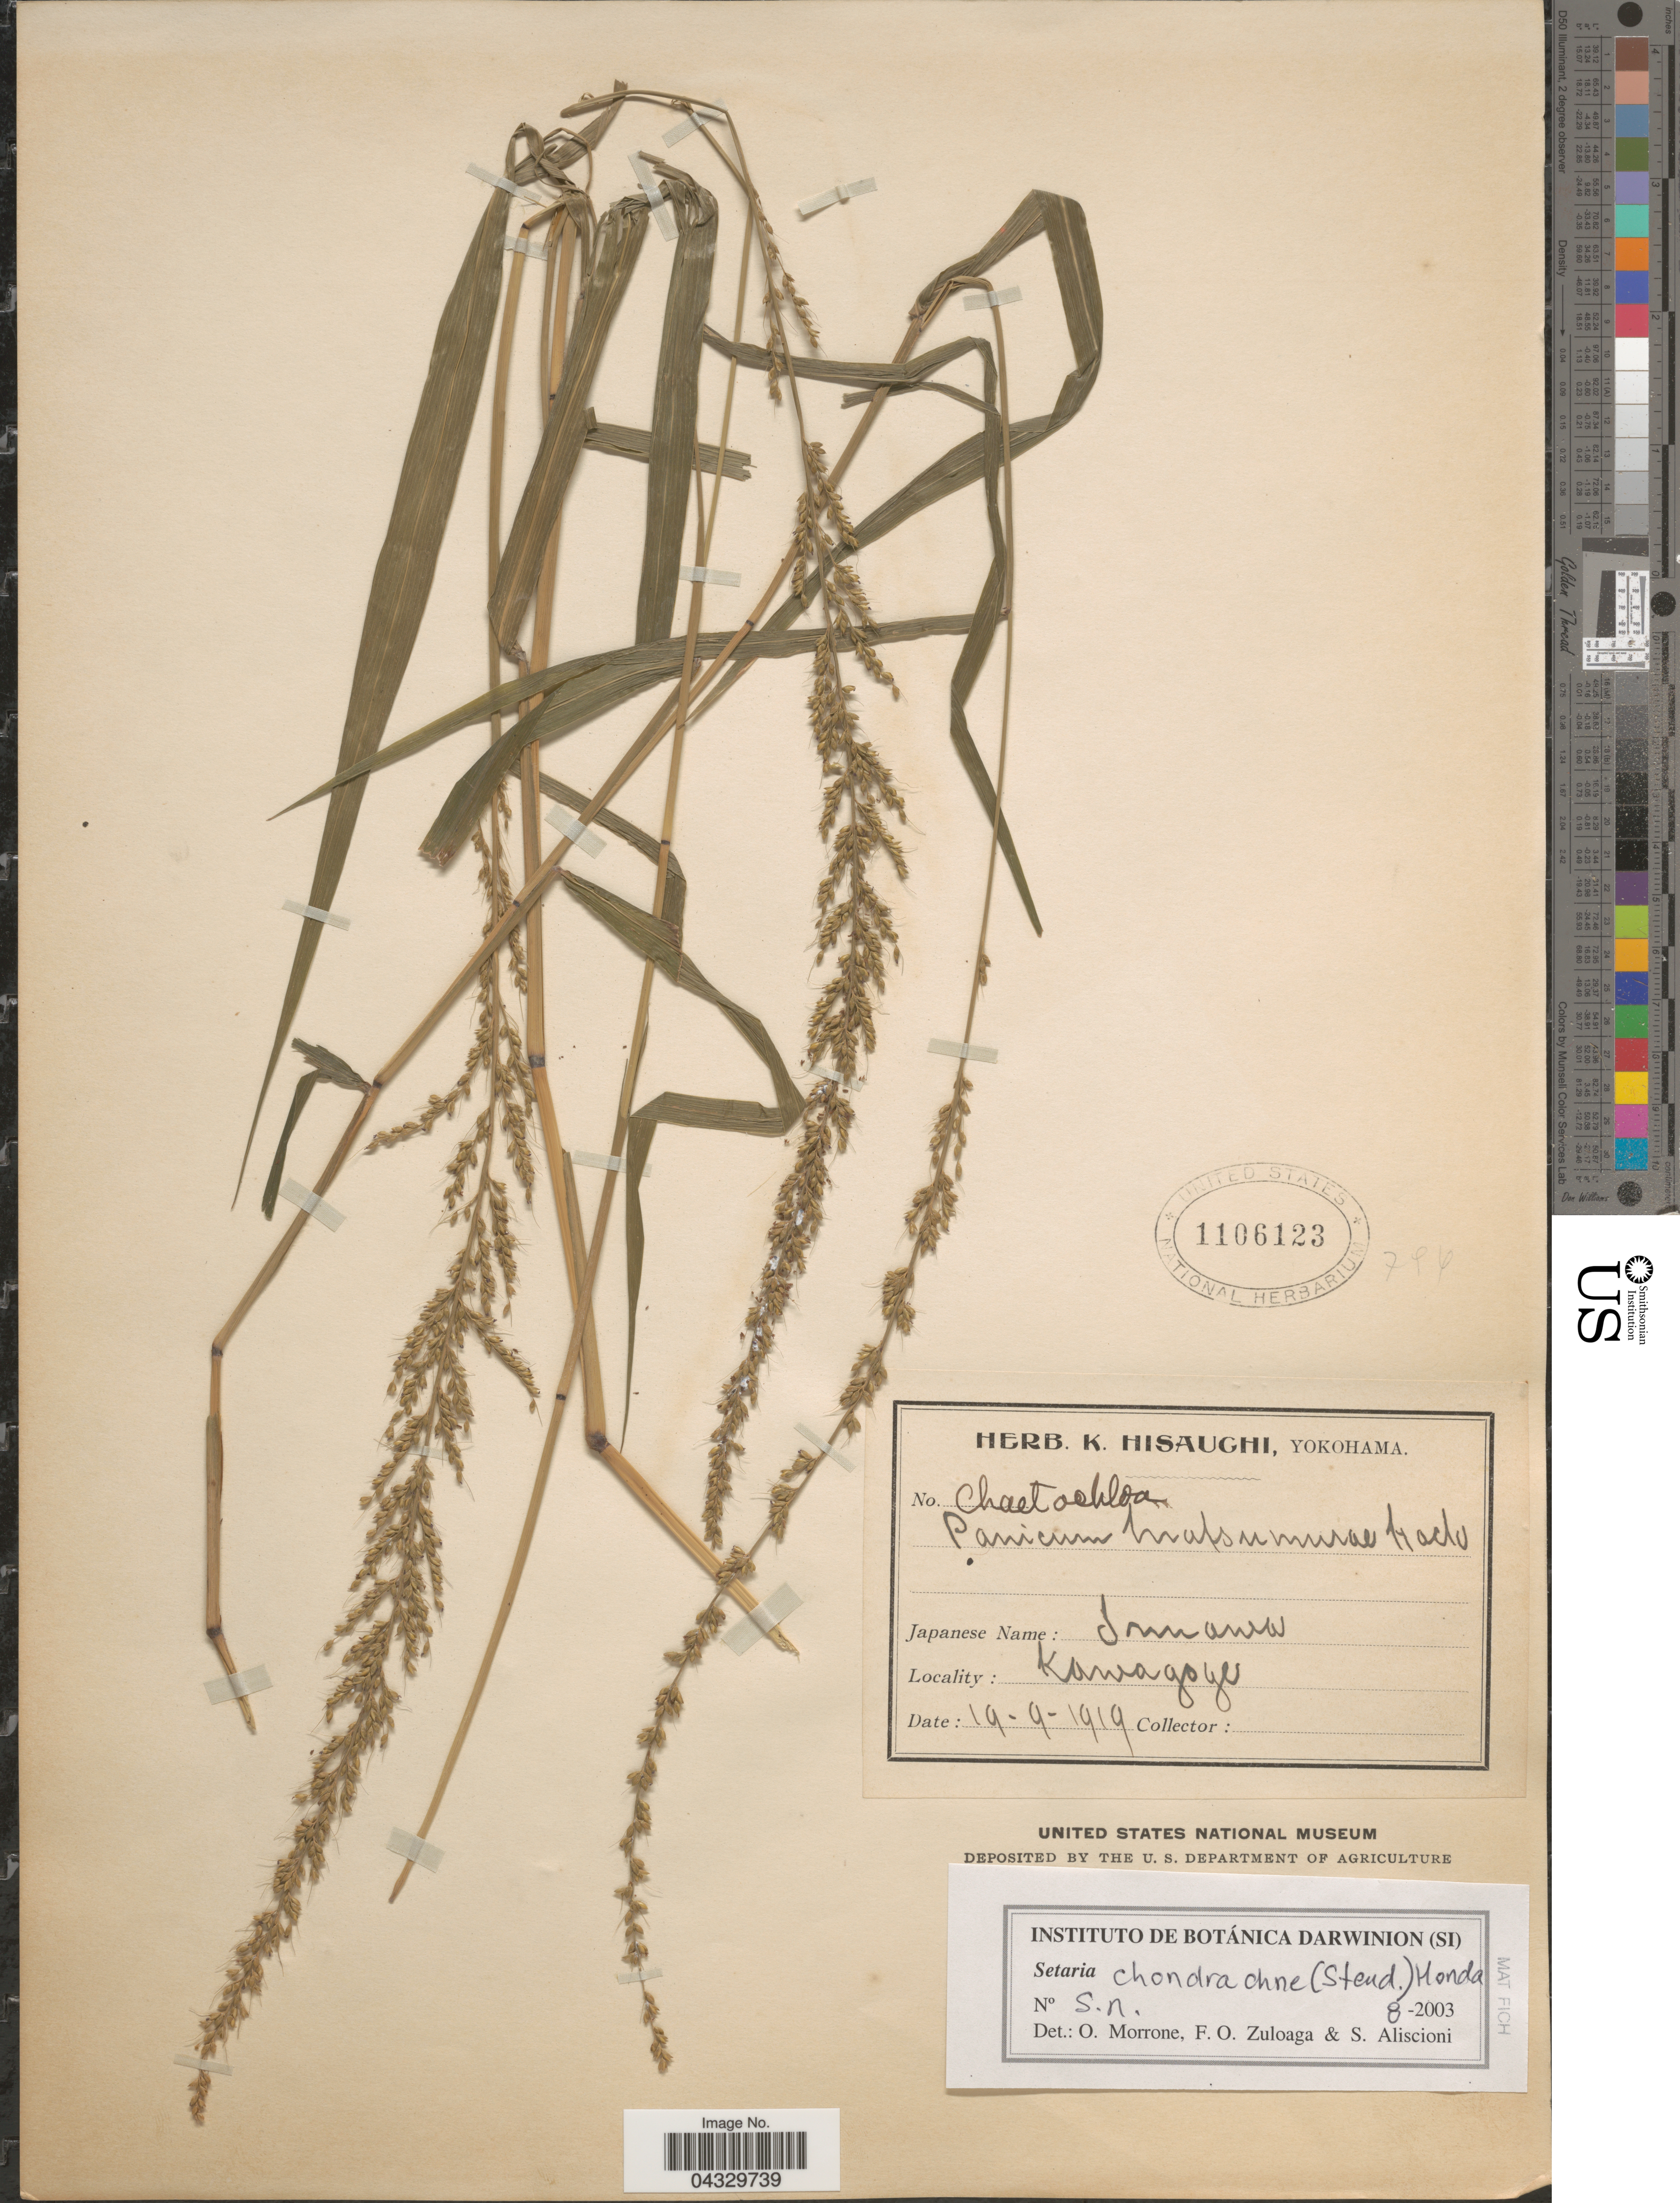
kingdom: Plantae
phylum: Tracheophyta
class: Liliopsida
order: Poales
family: Poaceae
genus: Setaria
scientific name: Setaria chondrachne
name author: (Steud.) Honda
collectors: ex herb. Hisaughi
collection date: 1919-09-19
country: Japan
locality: Kawagoye.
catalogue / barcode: US 1106123